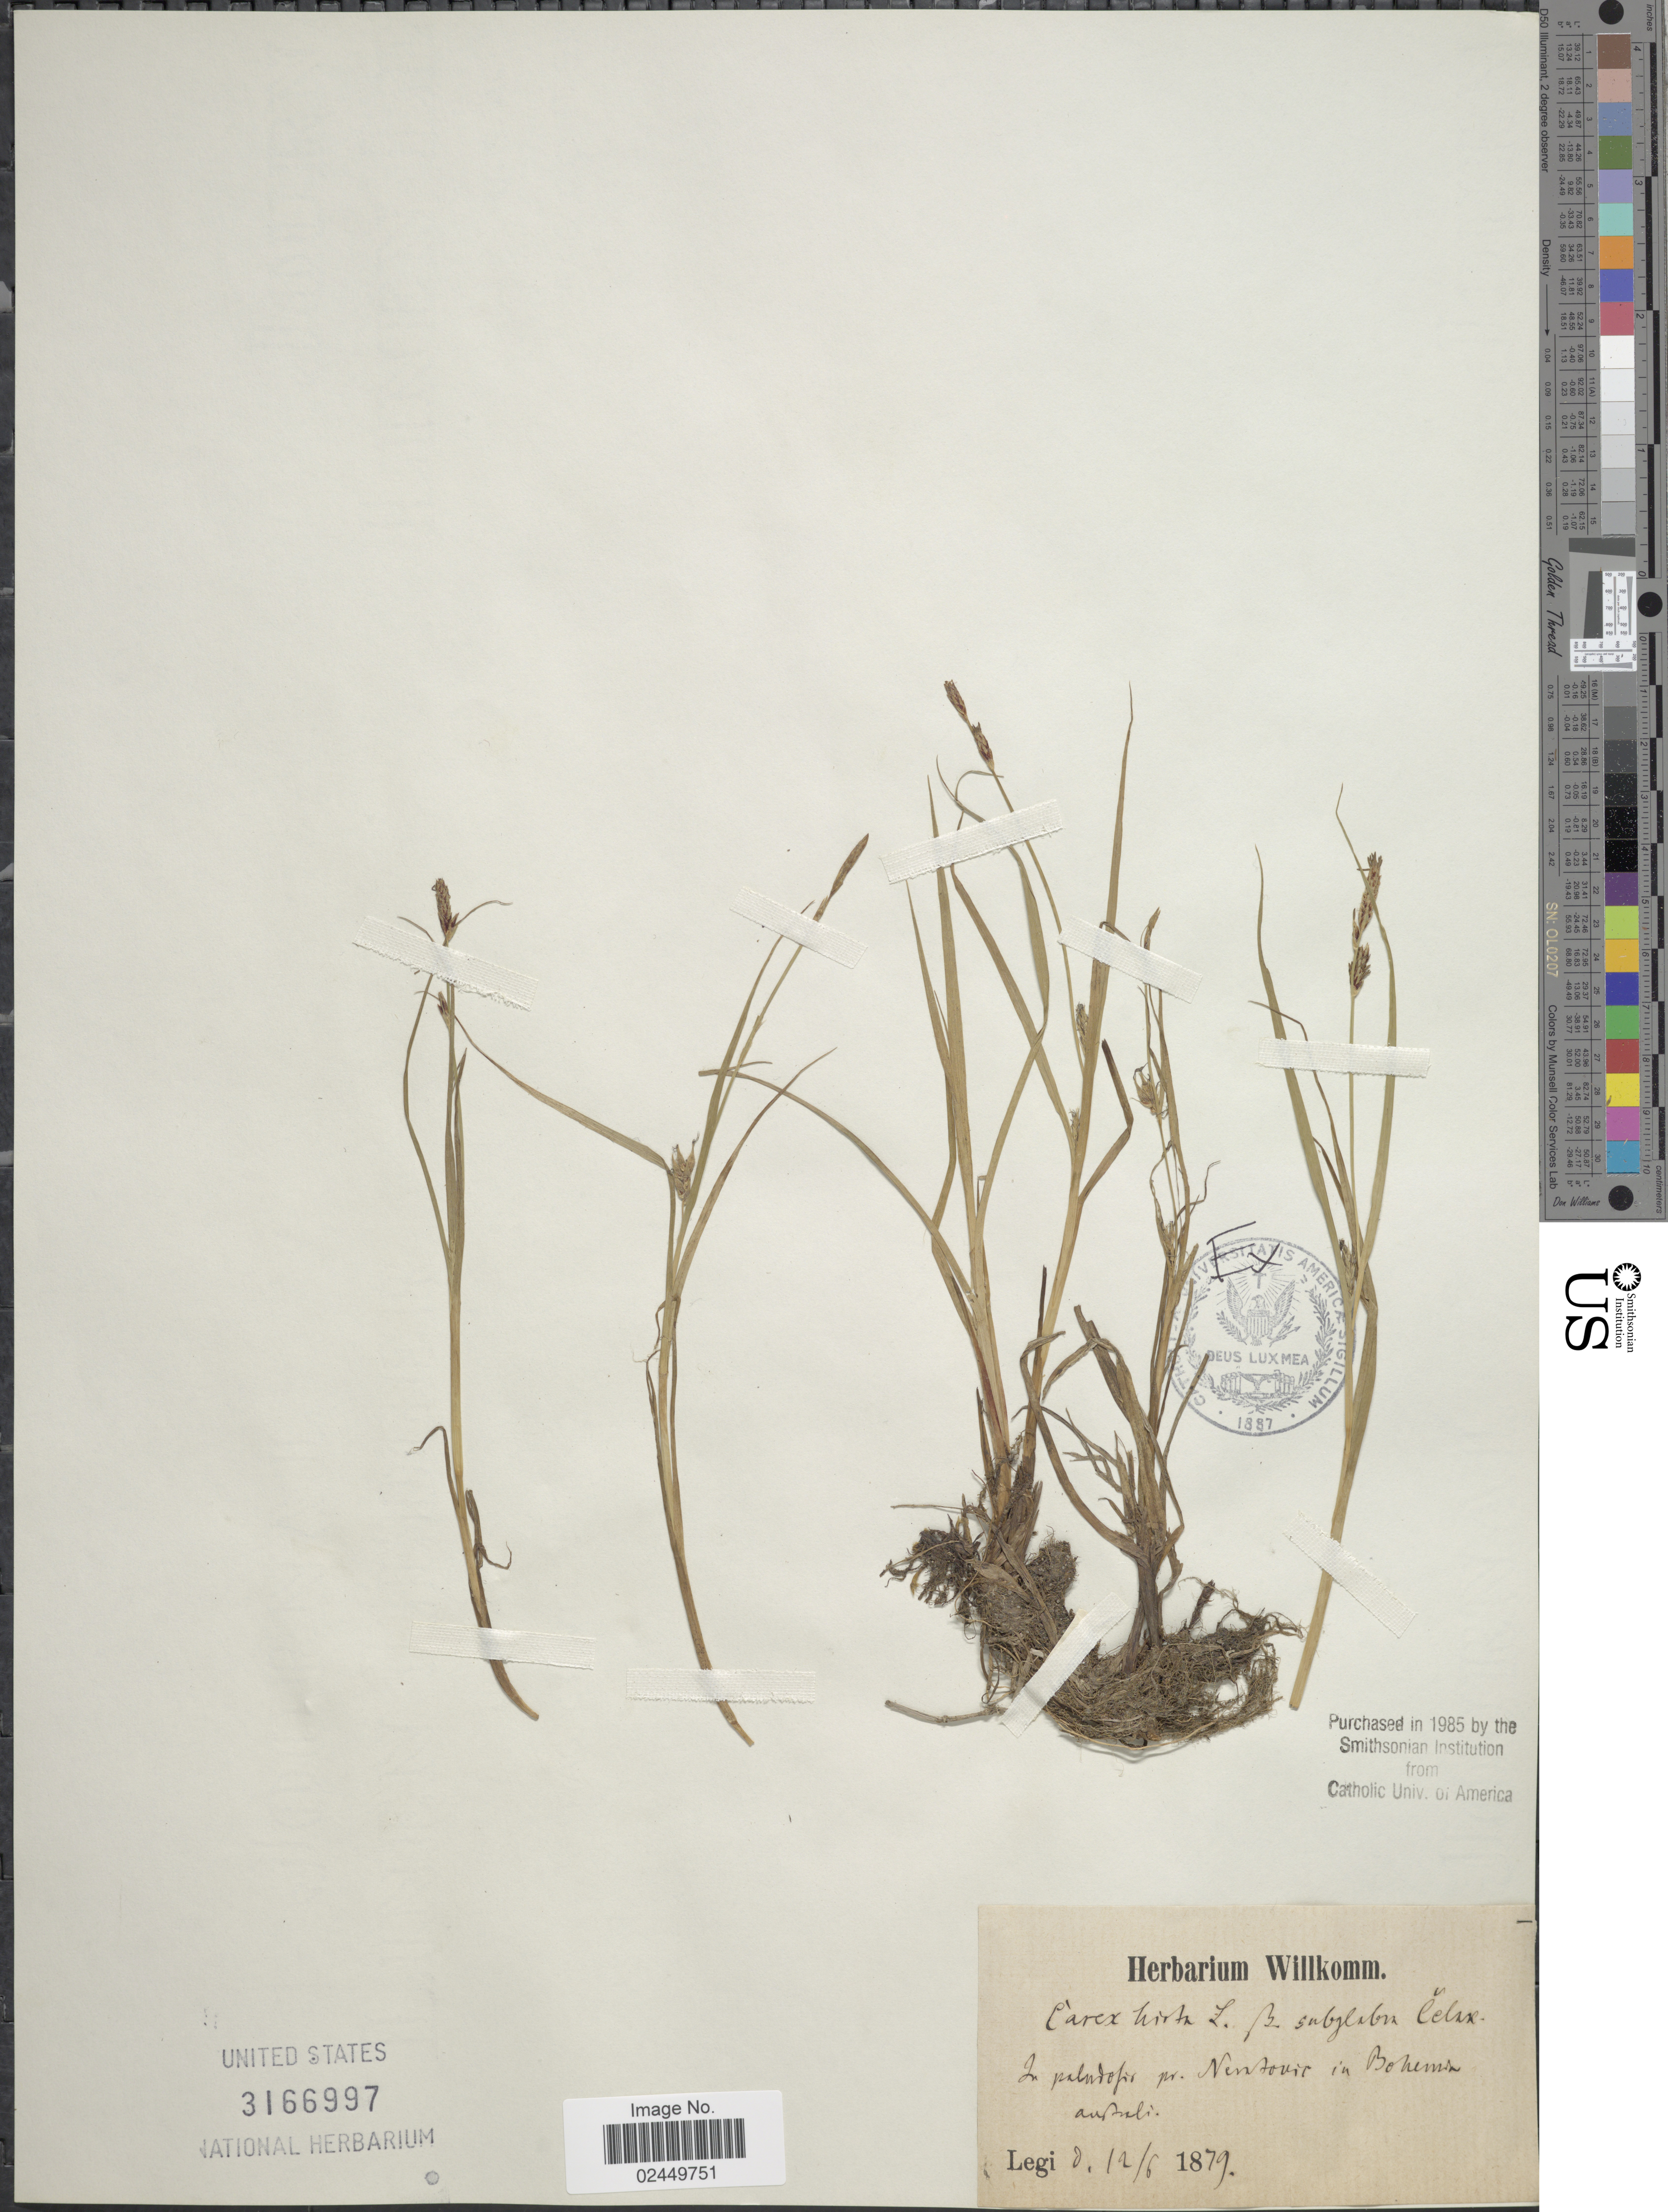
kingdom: Plantae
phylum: Tracheophyta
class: Liliopsida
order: Poales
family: Cyperaceae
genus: Carex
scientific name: Carex hirta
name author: L.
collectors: Ex herb. Willkomm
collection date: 1879-06-12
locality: Pr. Nentouir in Bohema australi [interpreted]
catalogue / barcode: US 3166997